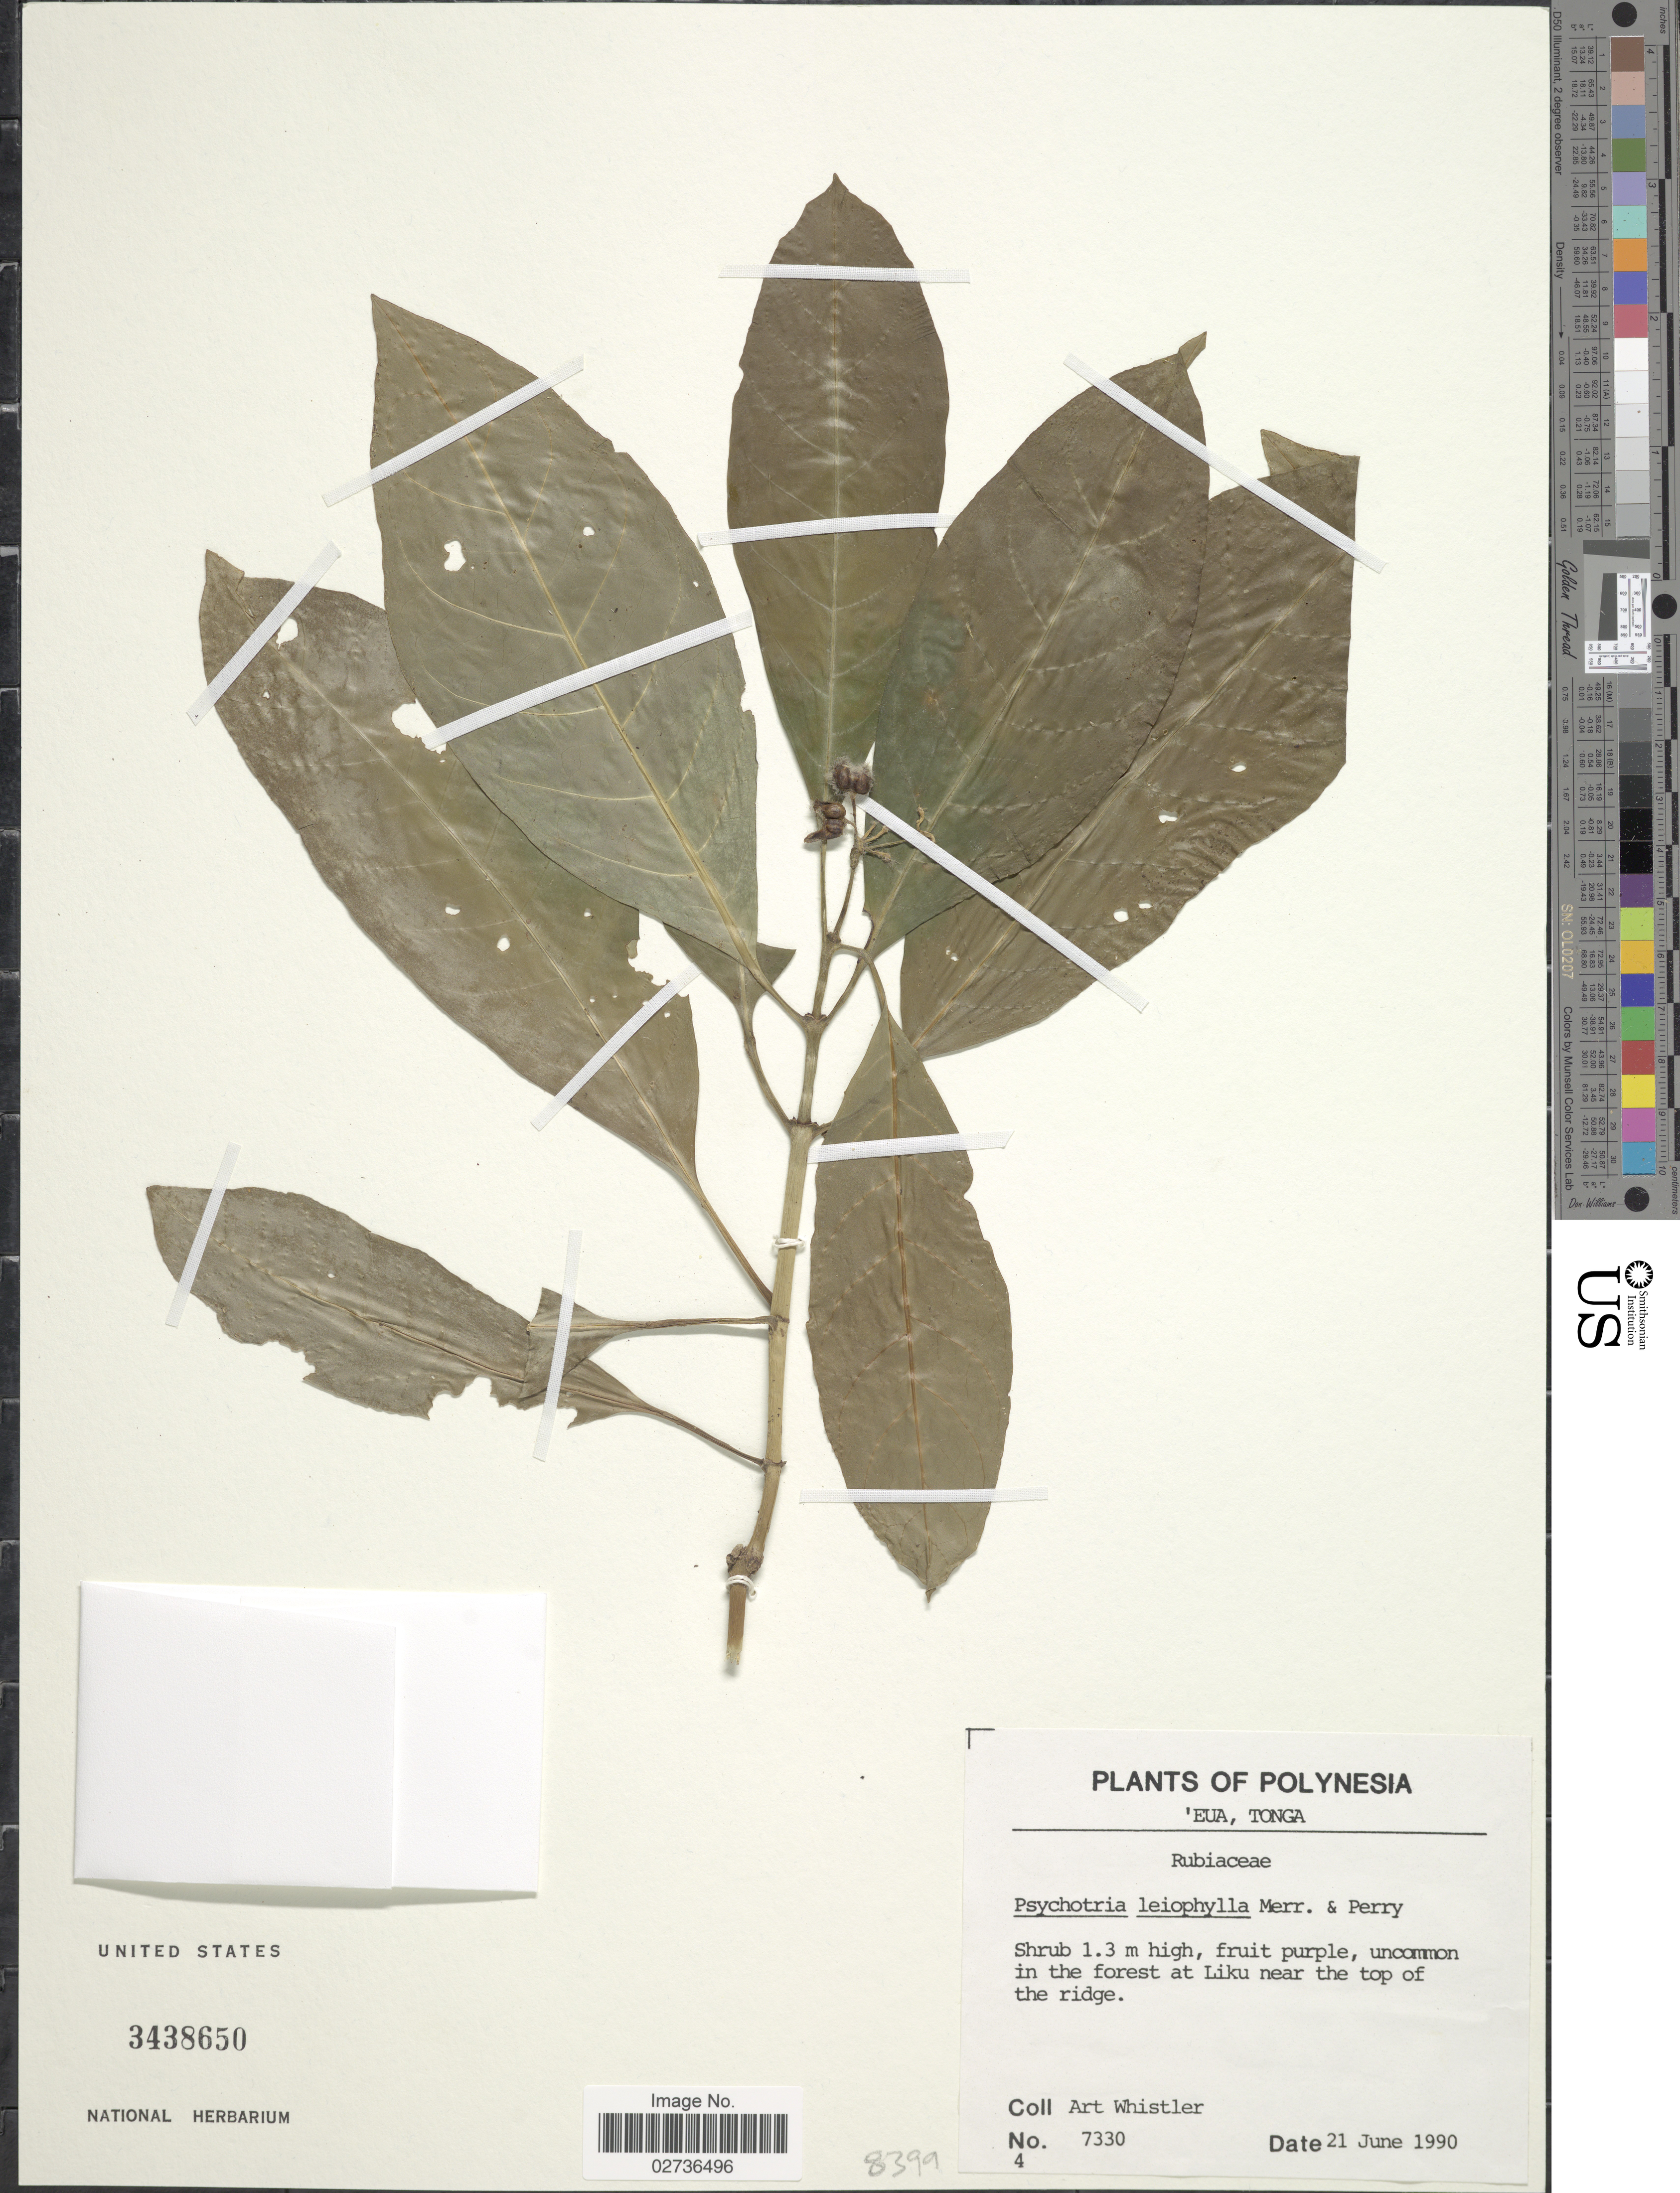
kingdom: Plantae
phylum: Tracheophyta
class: Magnoliopsida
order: Gentianales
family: Rubiaceae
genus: Psychotria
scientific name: Psychotria leiophloea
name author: Merr. & L.M. Perry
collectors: A. Whistler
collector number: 7330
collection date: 1990-06-21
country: Tonga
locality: Polynesia, Eua, Tonga, uncommon in the forest at Liku near the top of the ridge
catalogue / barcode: US 3438650